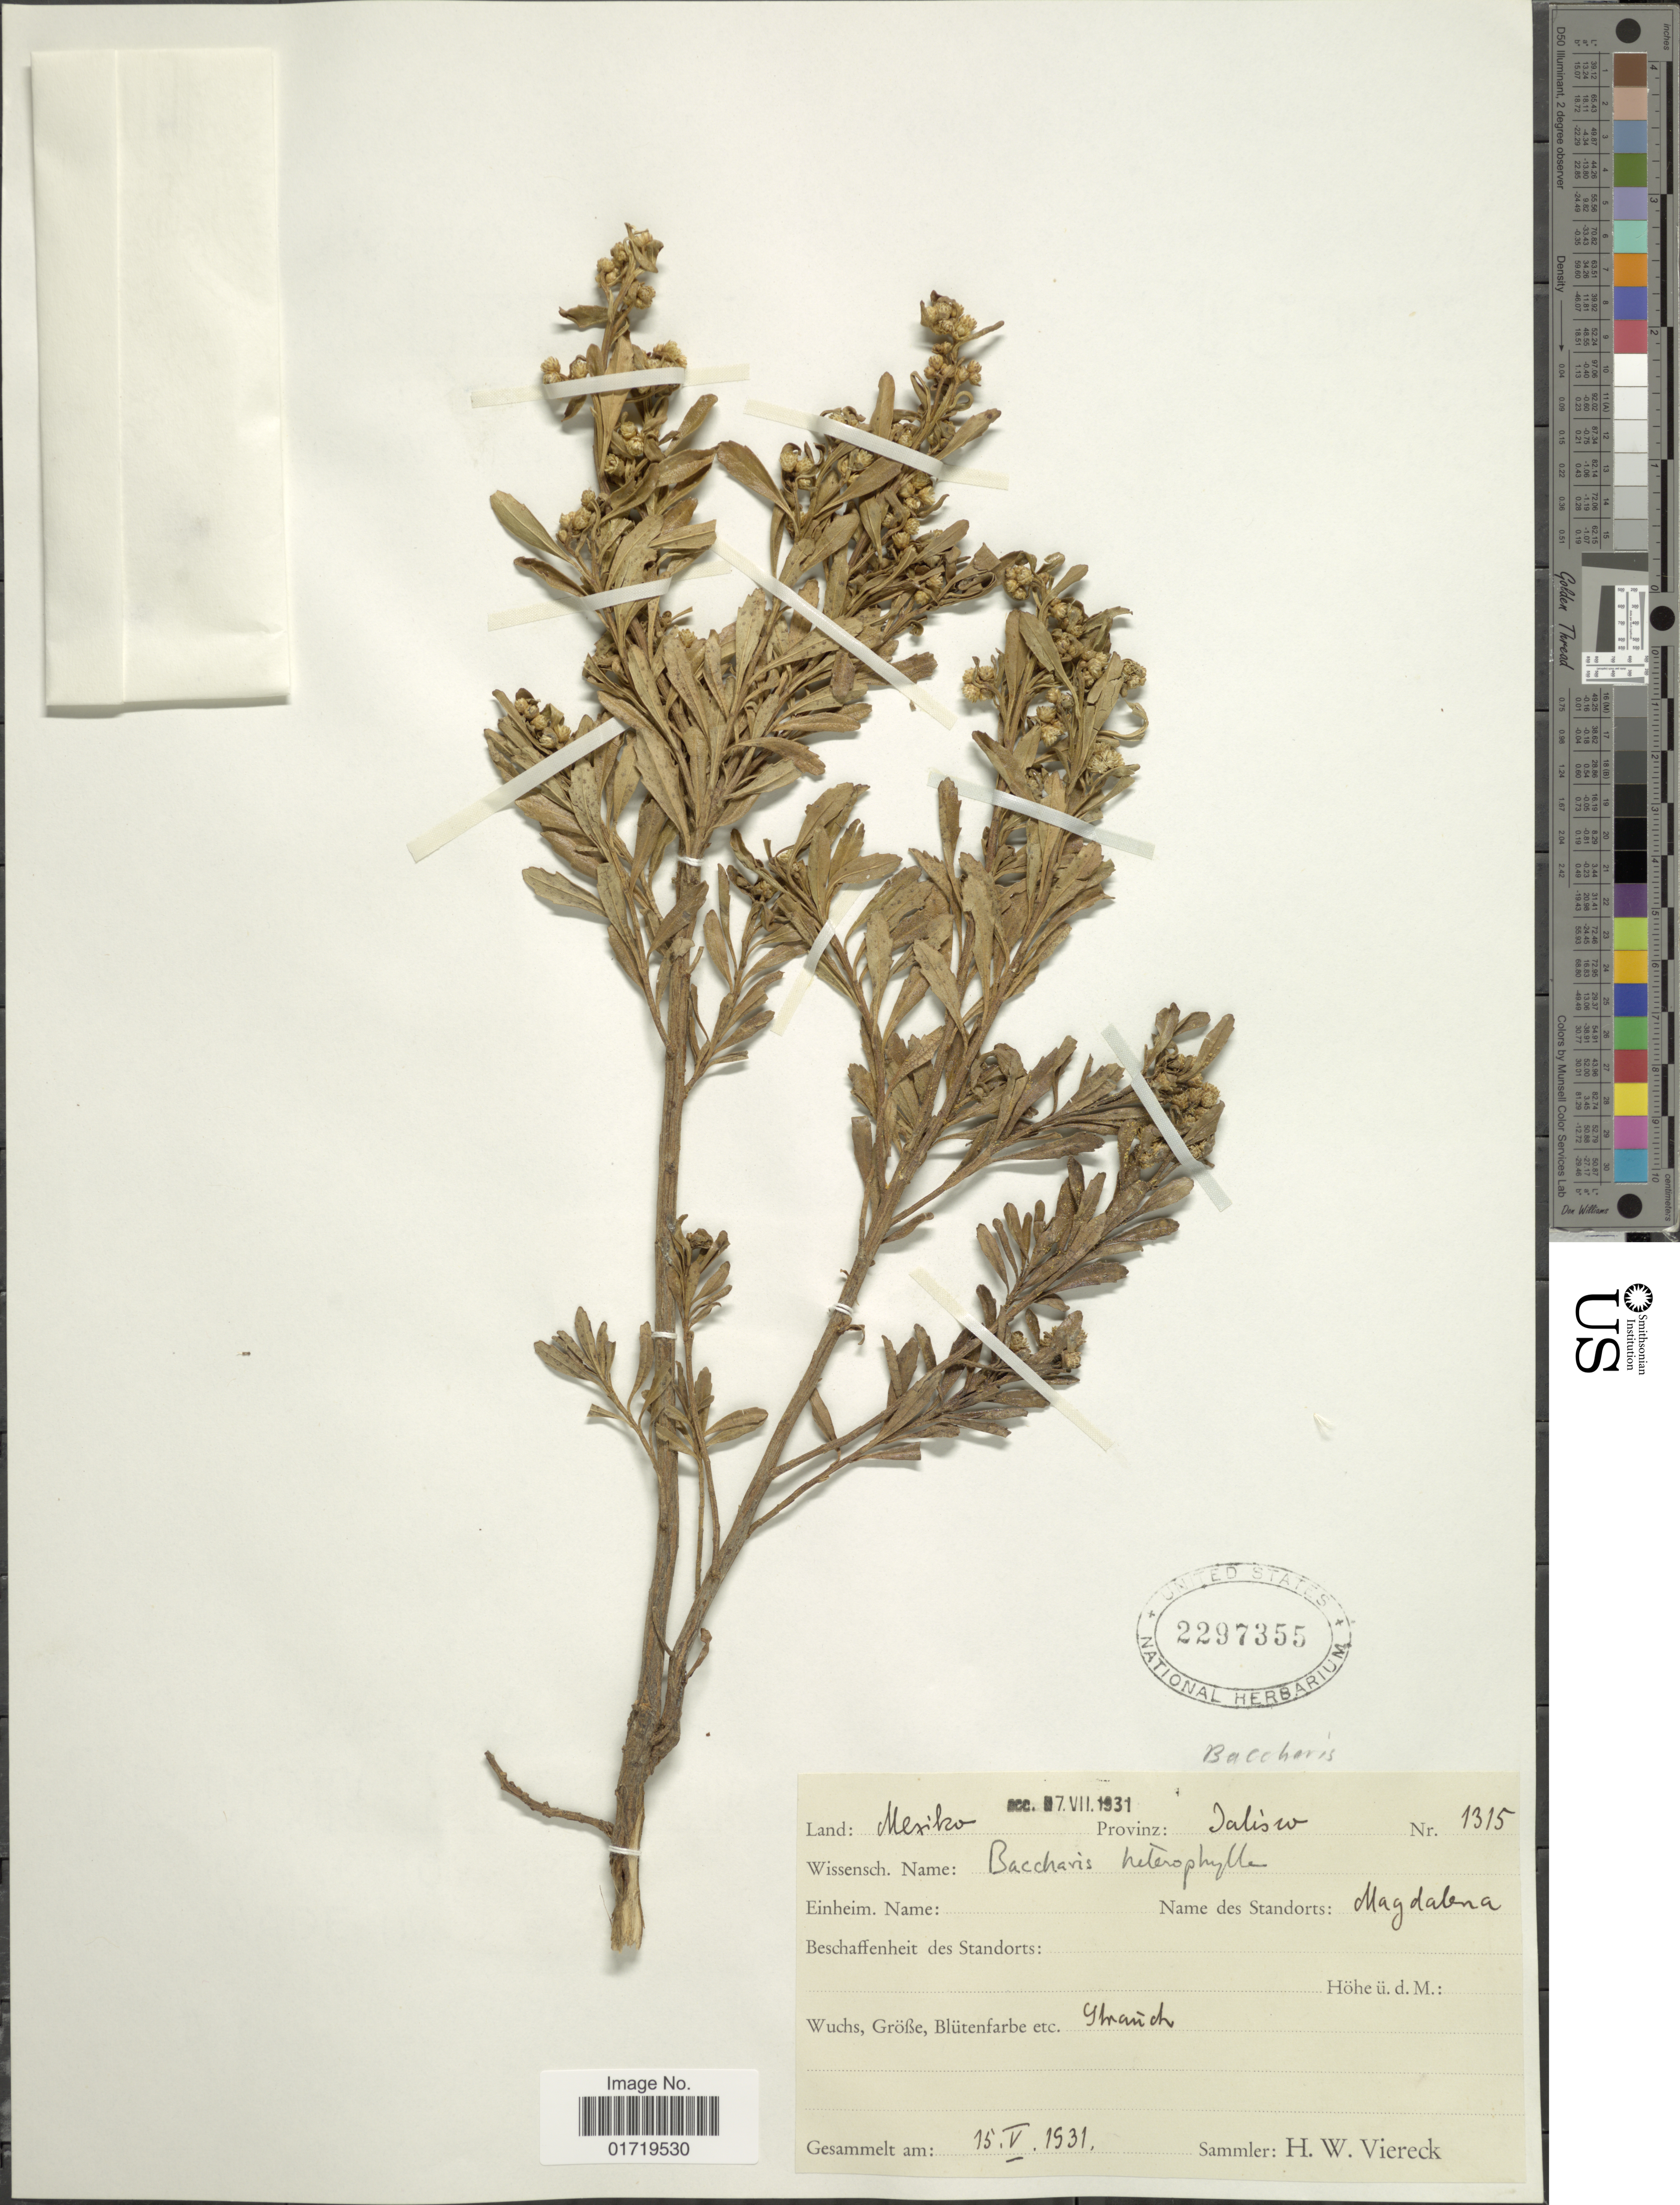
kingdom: Plantae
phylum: Tracheophyta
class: Magnoliopsida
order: Asterales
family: Asteraceae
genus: Baccharis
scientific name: Baccharis heterophylla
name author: Kunth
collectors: H. W. Viereck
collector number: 1315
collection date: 1931-05-15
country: Mexico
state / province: Jalisco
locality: Provinz: Jalisco, Magdalena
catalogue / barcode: US 2297355